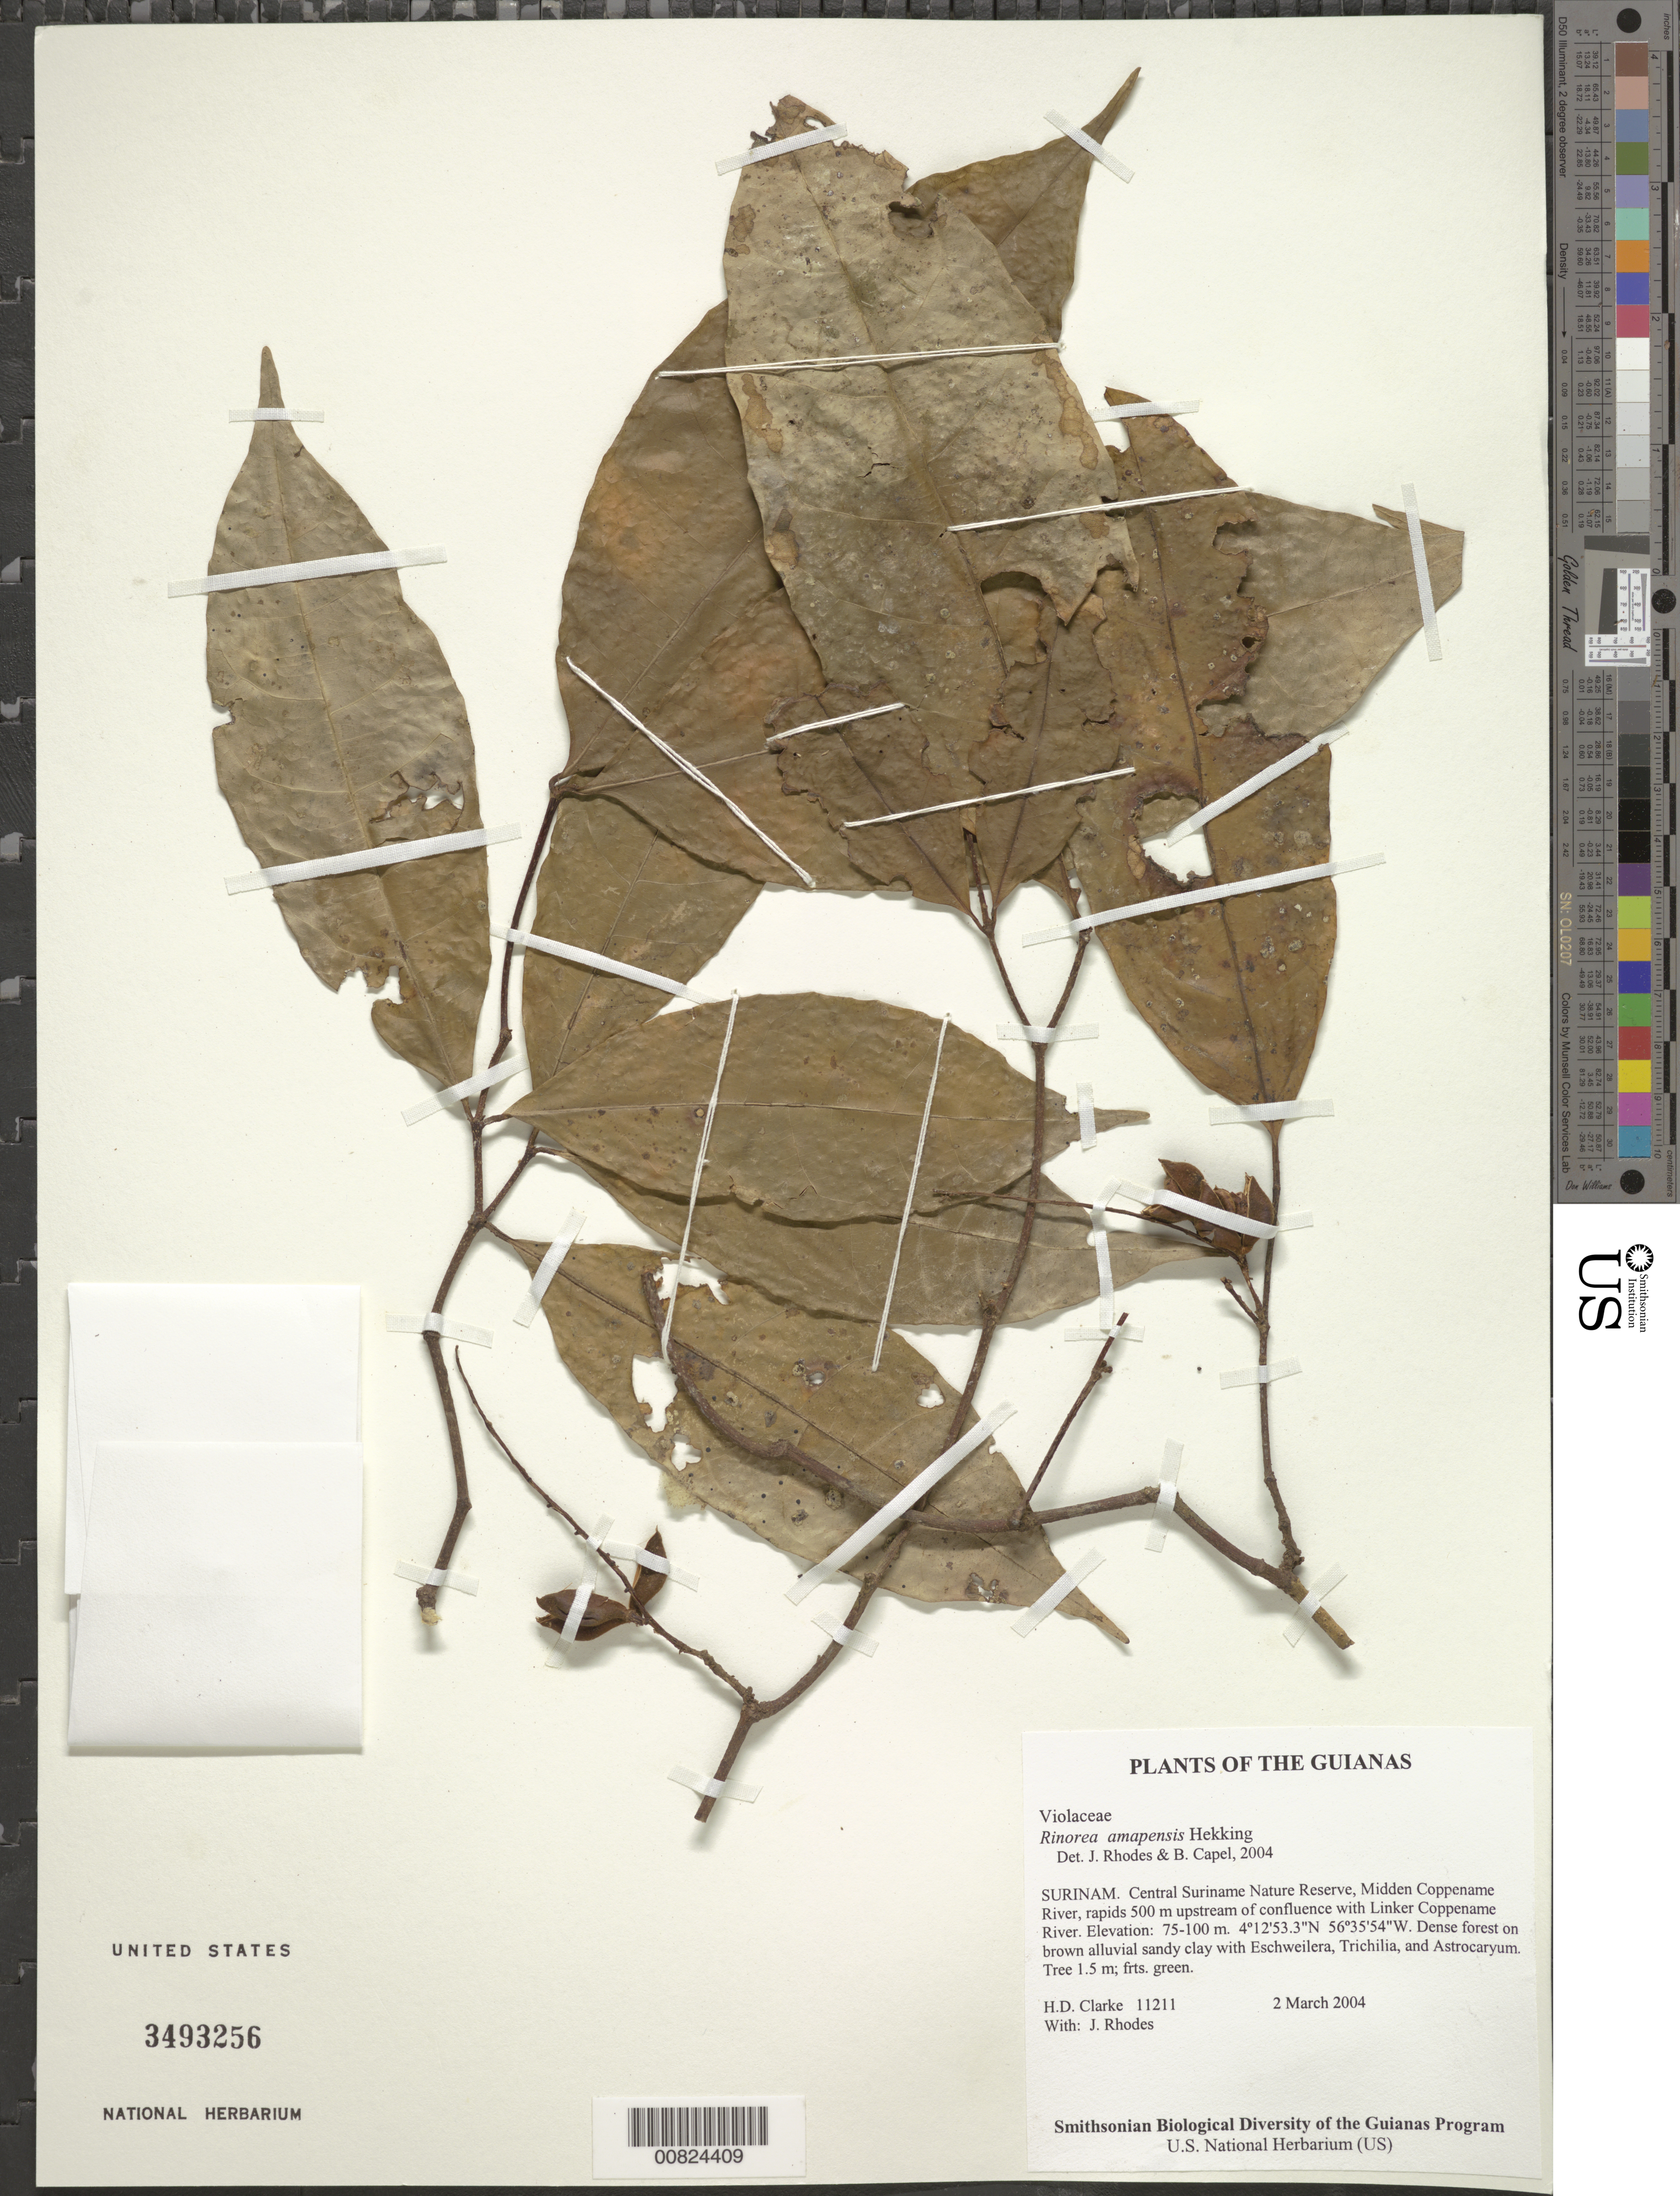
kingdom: Plantae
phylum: Tracheophyta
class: Magnoliopsida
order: Malpighiales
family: Violaceae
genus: Rinorea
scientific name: Rinorea riana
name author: Kuntze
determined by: Hoyos-Gomez, S. E.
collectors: H. D. Clarke & J. Rhodes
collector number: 11211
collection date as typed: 2 March 2004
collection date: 2004-03-02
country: Suriname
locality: Central Suriname Nature Reserve, Midden Coppename River, rapids 500 m upstream of confluence with Linker Coppename River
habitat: Dense forest on brown alluvial sandy clay with Eschweilera, Trichilia, and Astrocaryum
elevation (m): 75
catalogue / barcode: US 3493256